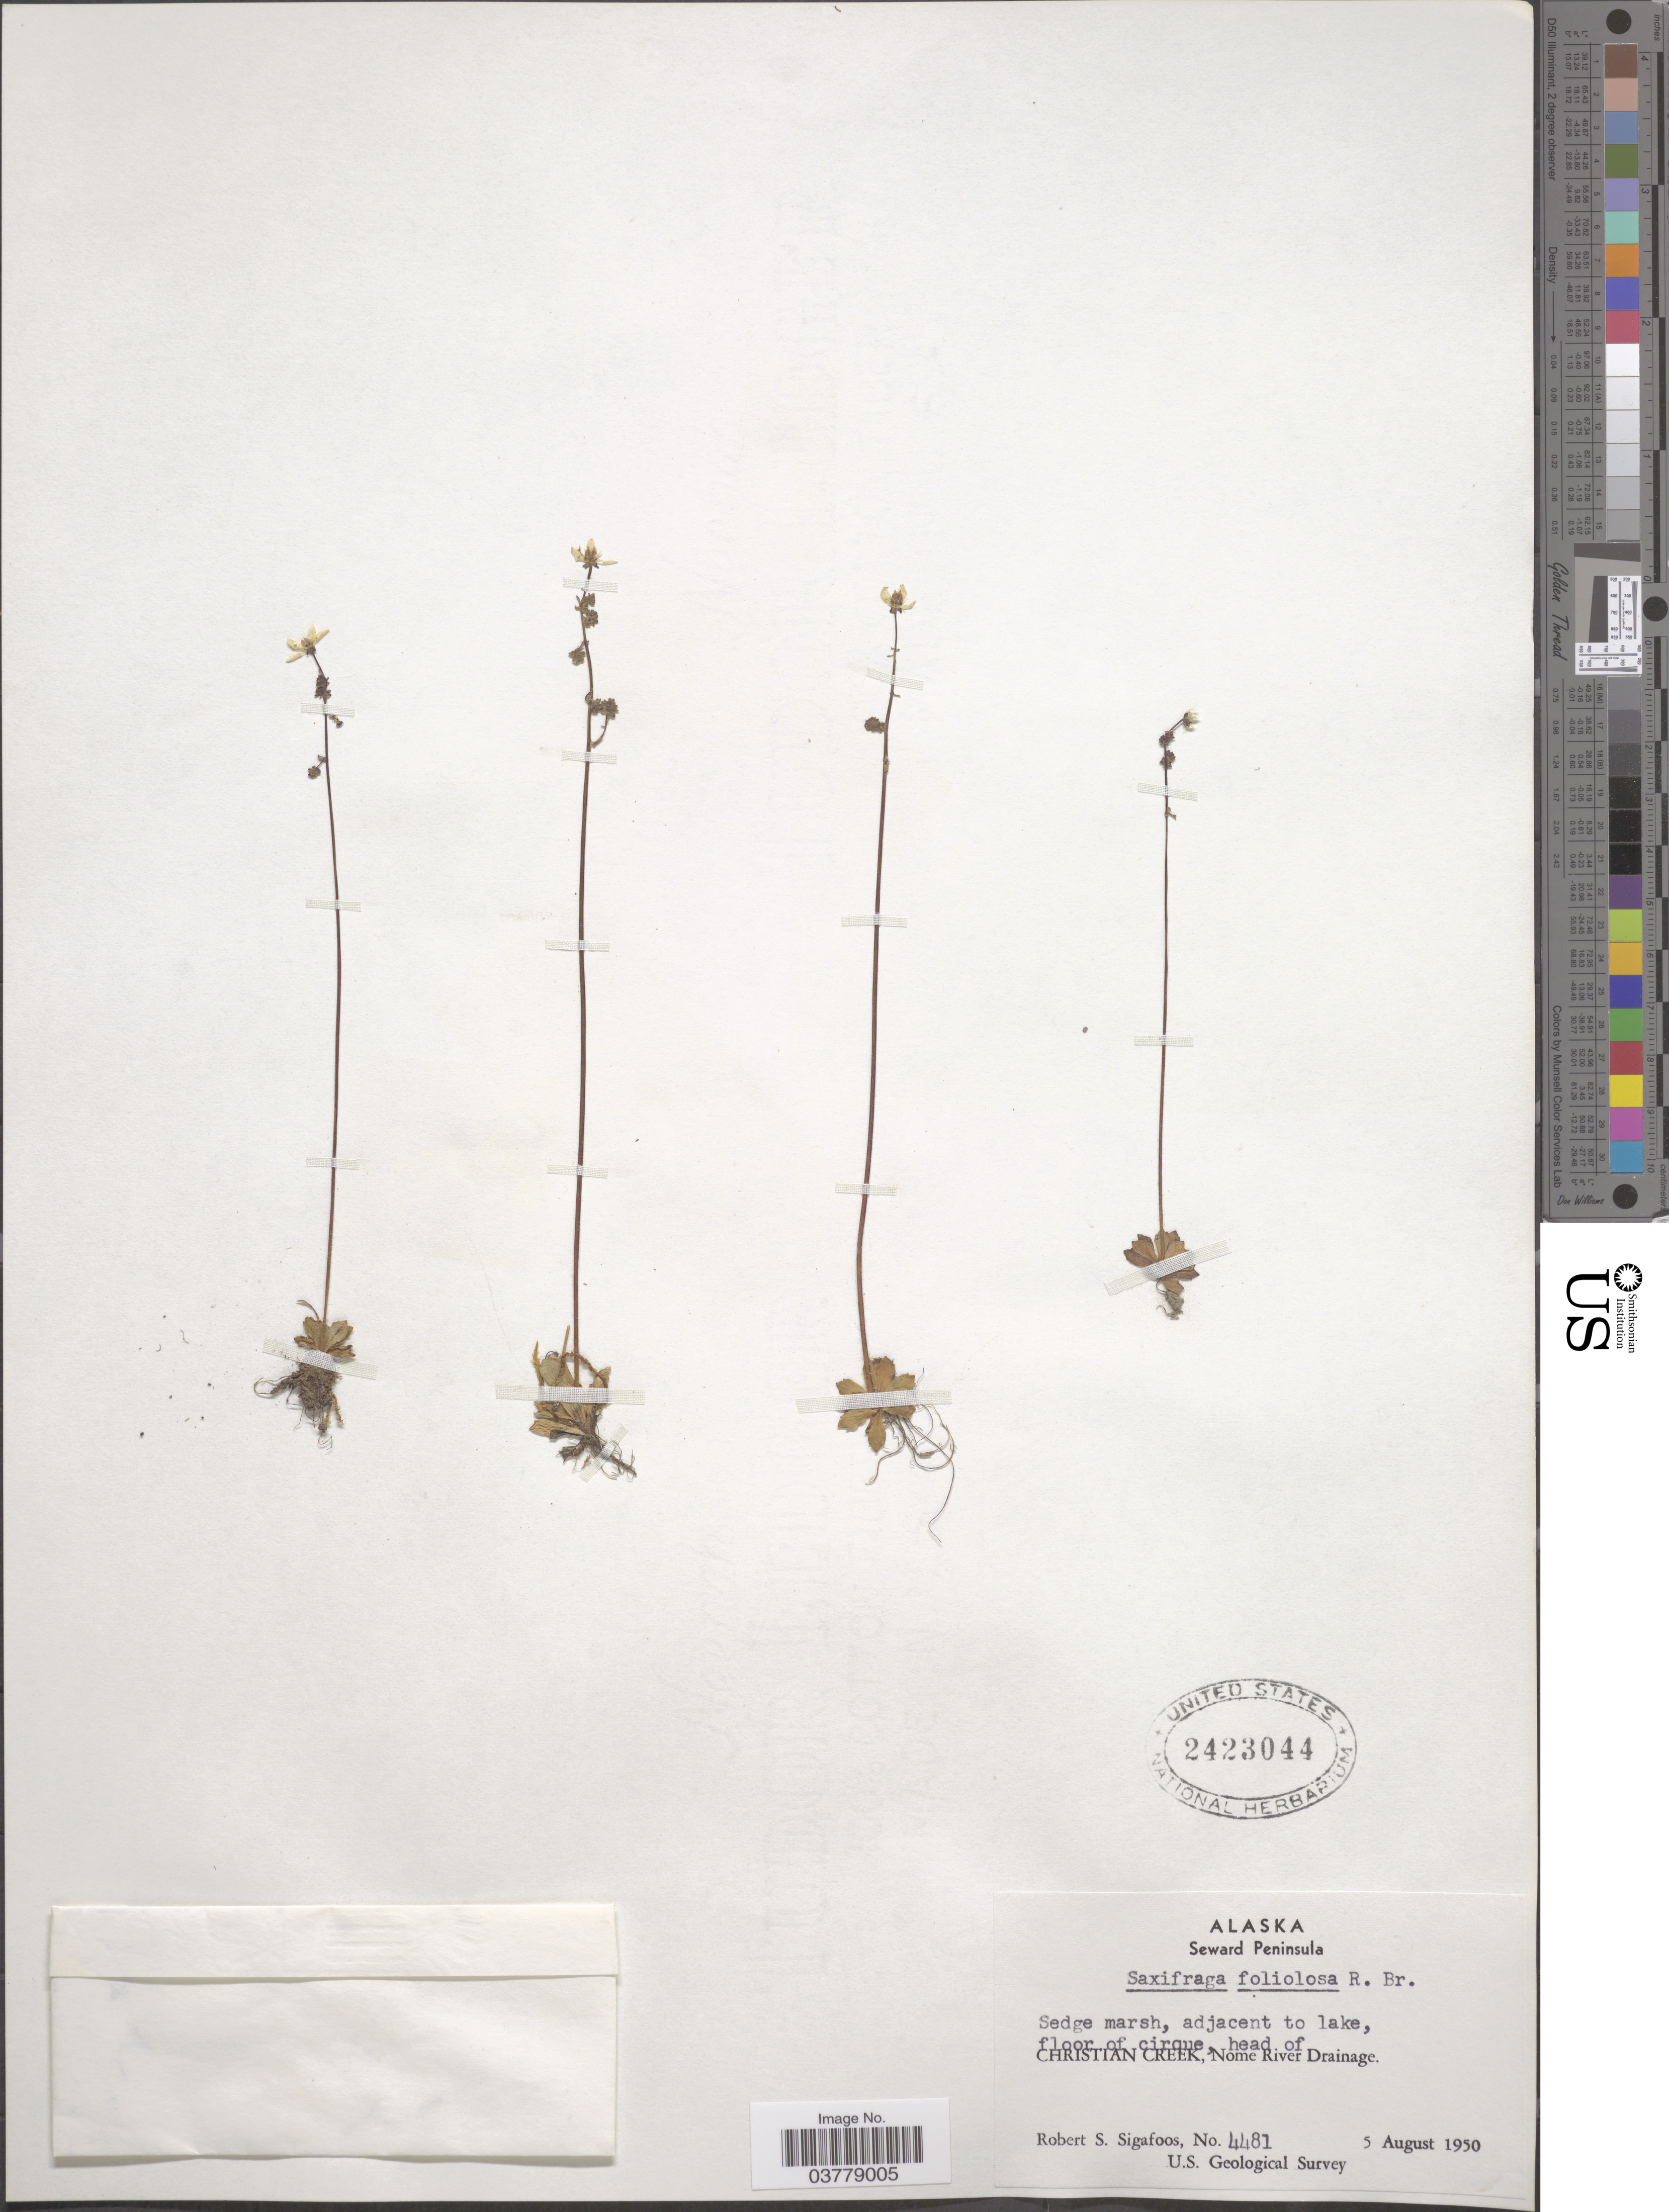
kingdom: Plantae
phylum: Tracheophyta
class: Magnoliopsida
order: Saxifragales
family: Saxifragaceae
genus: Micranthes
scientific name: Micranthes foliolosa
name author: (R. Br.) Gornall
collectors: R. Sigafoos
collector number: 4481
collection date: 1950-08-05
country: United States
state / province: Alaska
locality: Seward Peninsula. Floor of cirque, head of Christian Creek, Nome River Drainage.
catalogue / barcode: US 2423044